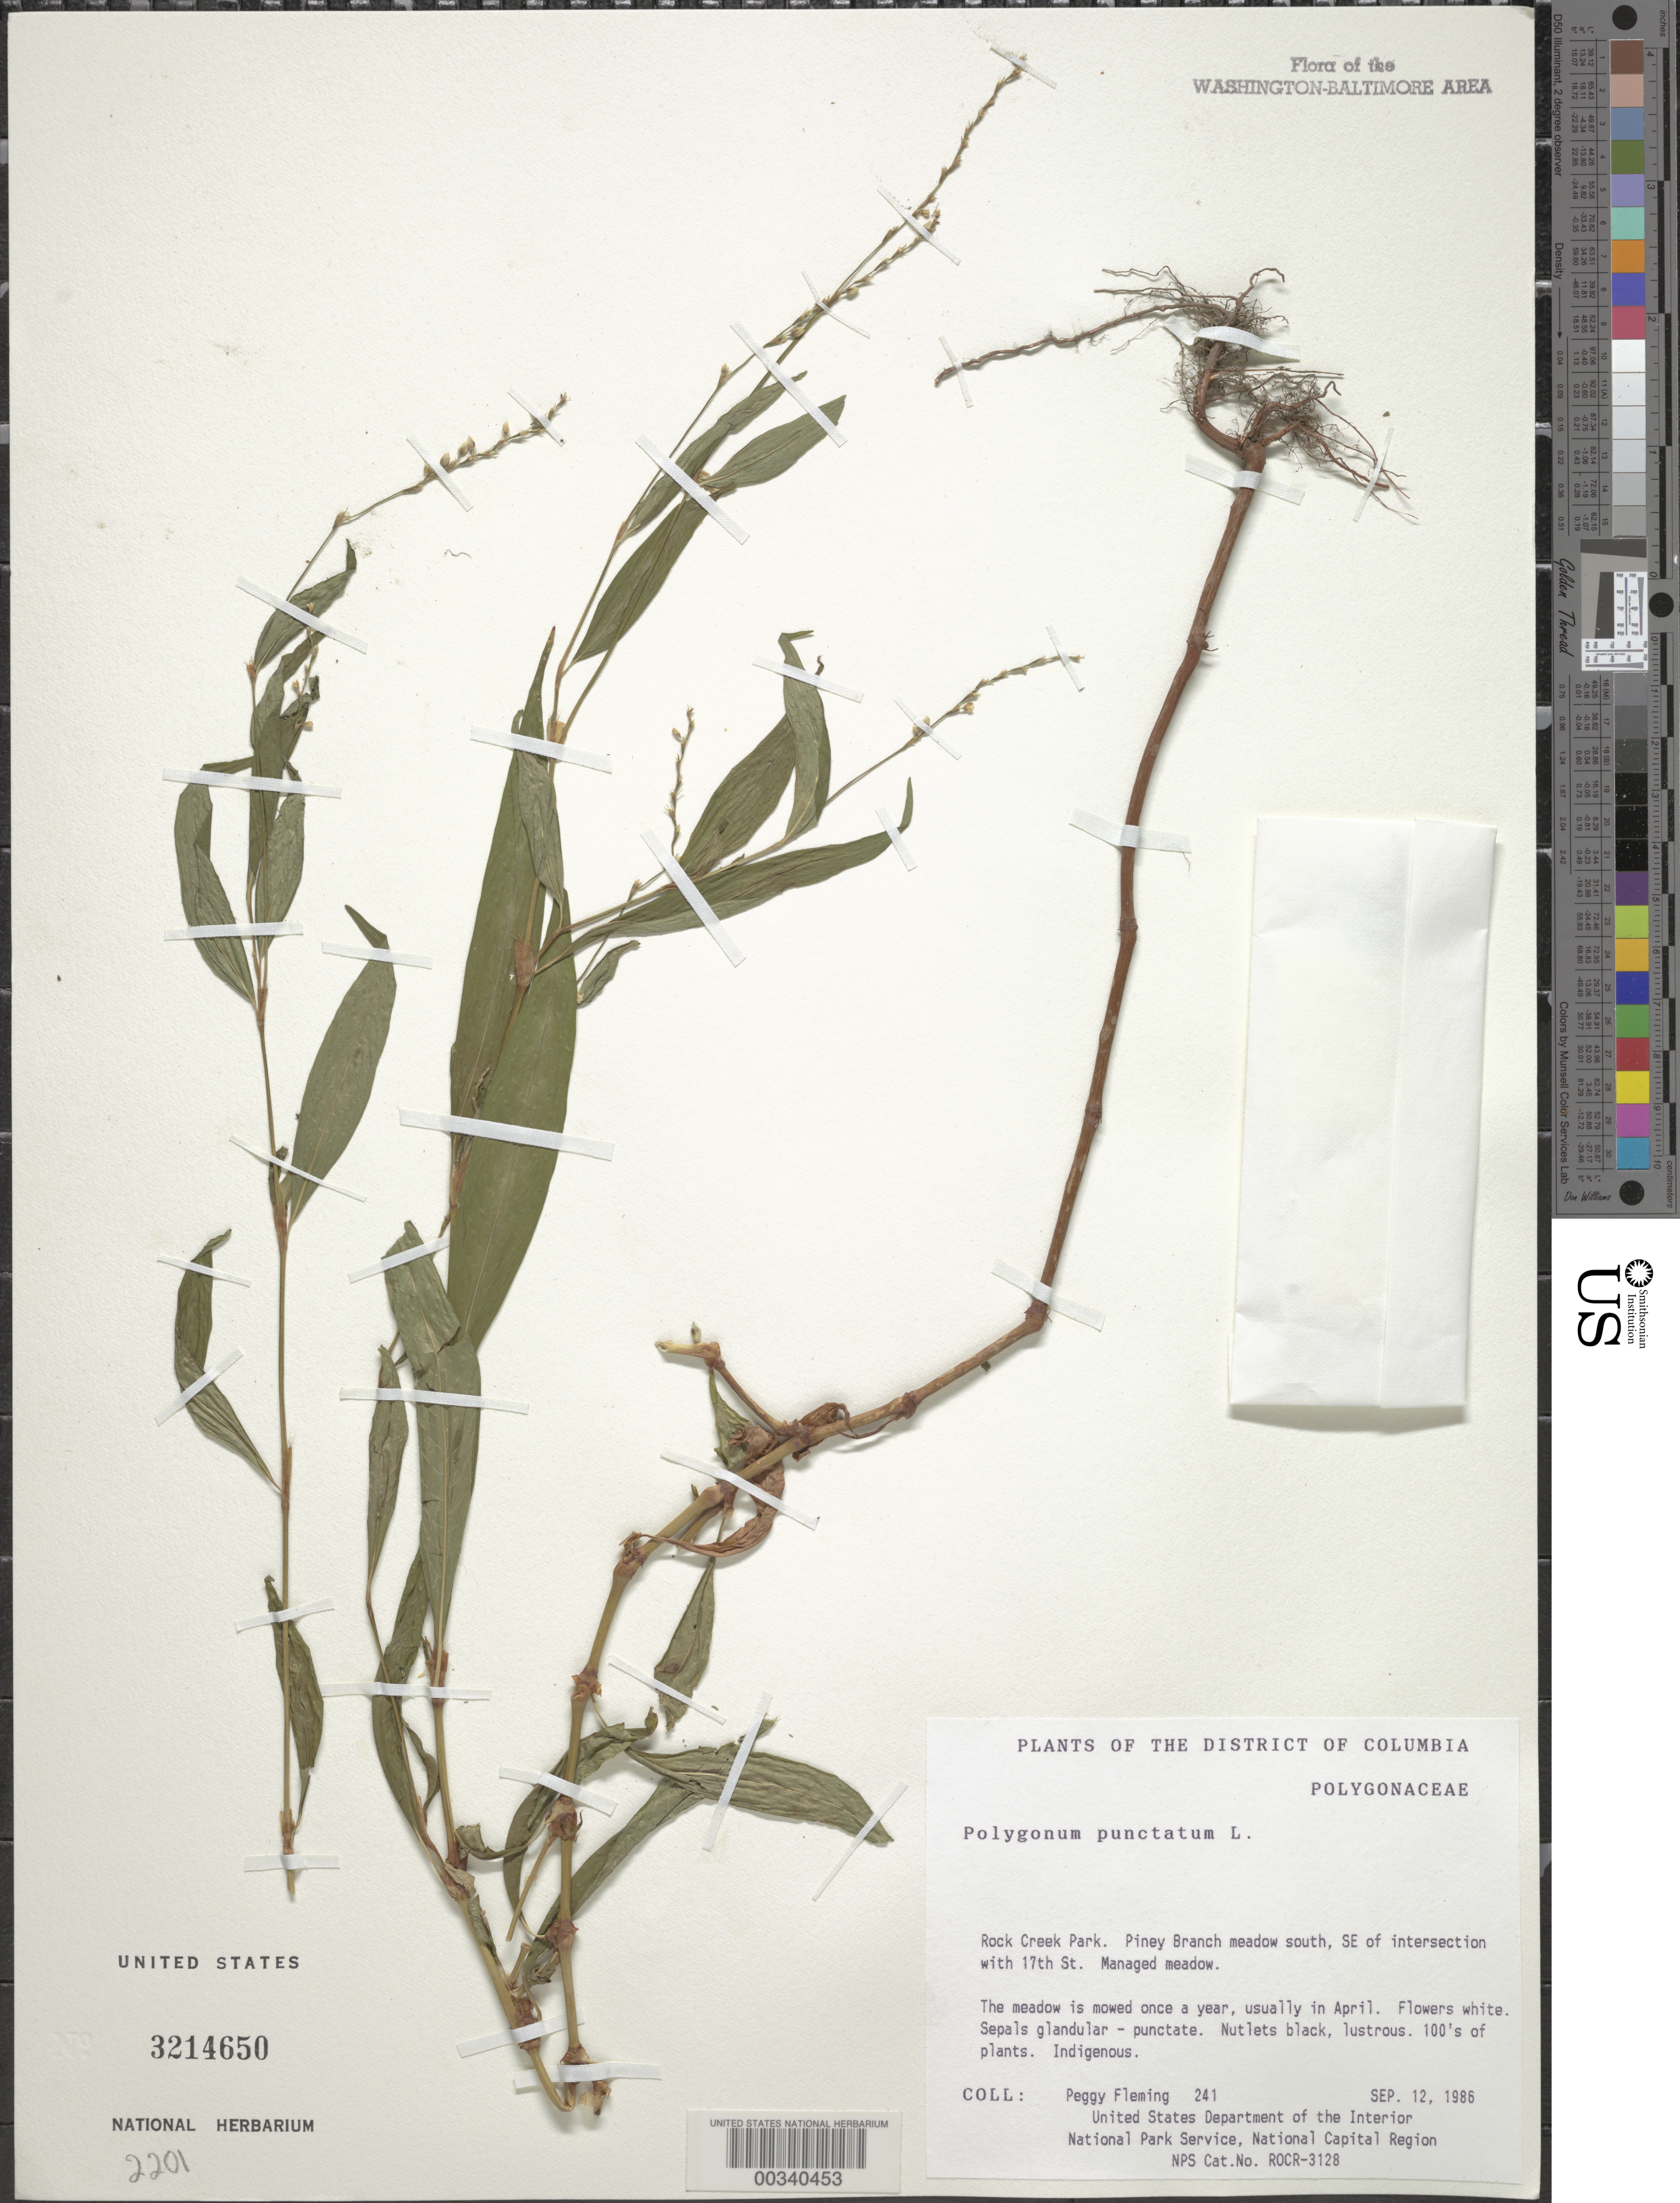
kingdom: Plantae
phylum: Tracheophyta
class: Magnoliopsida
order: Caryophyllales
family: Polygonaceae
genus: Persicaria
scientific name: Persicaria punctata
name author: (Elliott) Small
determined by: Atha, D. E.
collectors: P. Fleming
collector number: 241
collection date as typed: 12 Sep 1986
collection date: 1986-09-12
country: United States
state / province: District of Columbia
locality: Rock Creek Park, Piney Branch meadow S, SE of intersection with 17th St Rock Creek Park and Vicinity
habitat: Managed meadow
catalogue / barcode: US 3214650